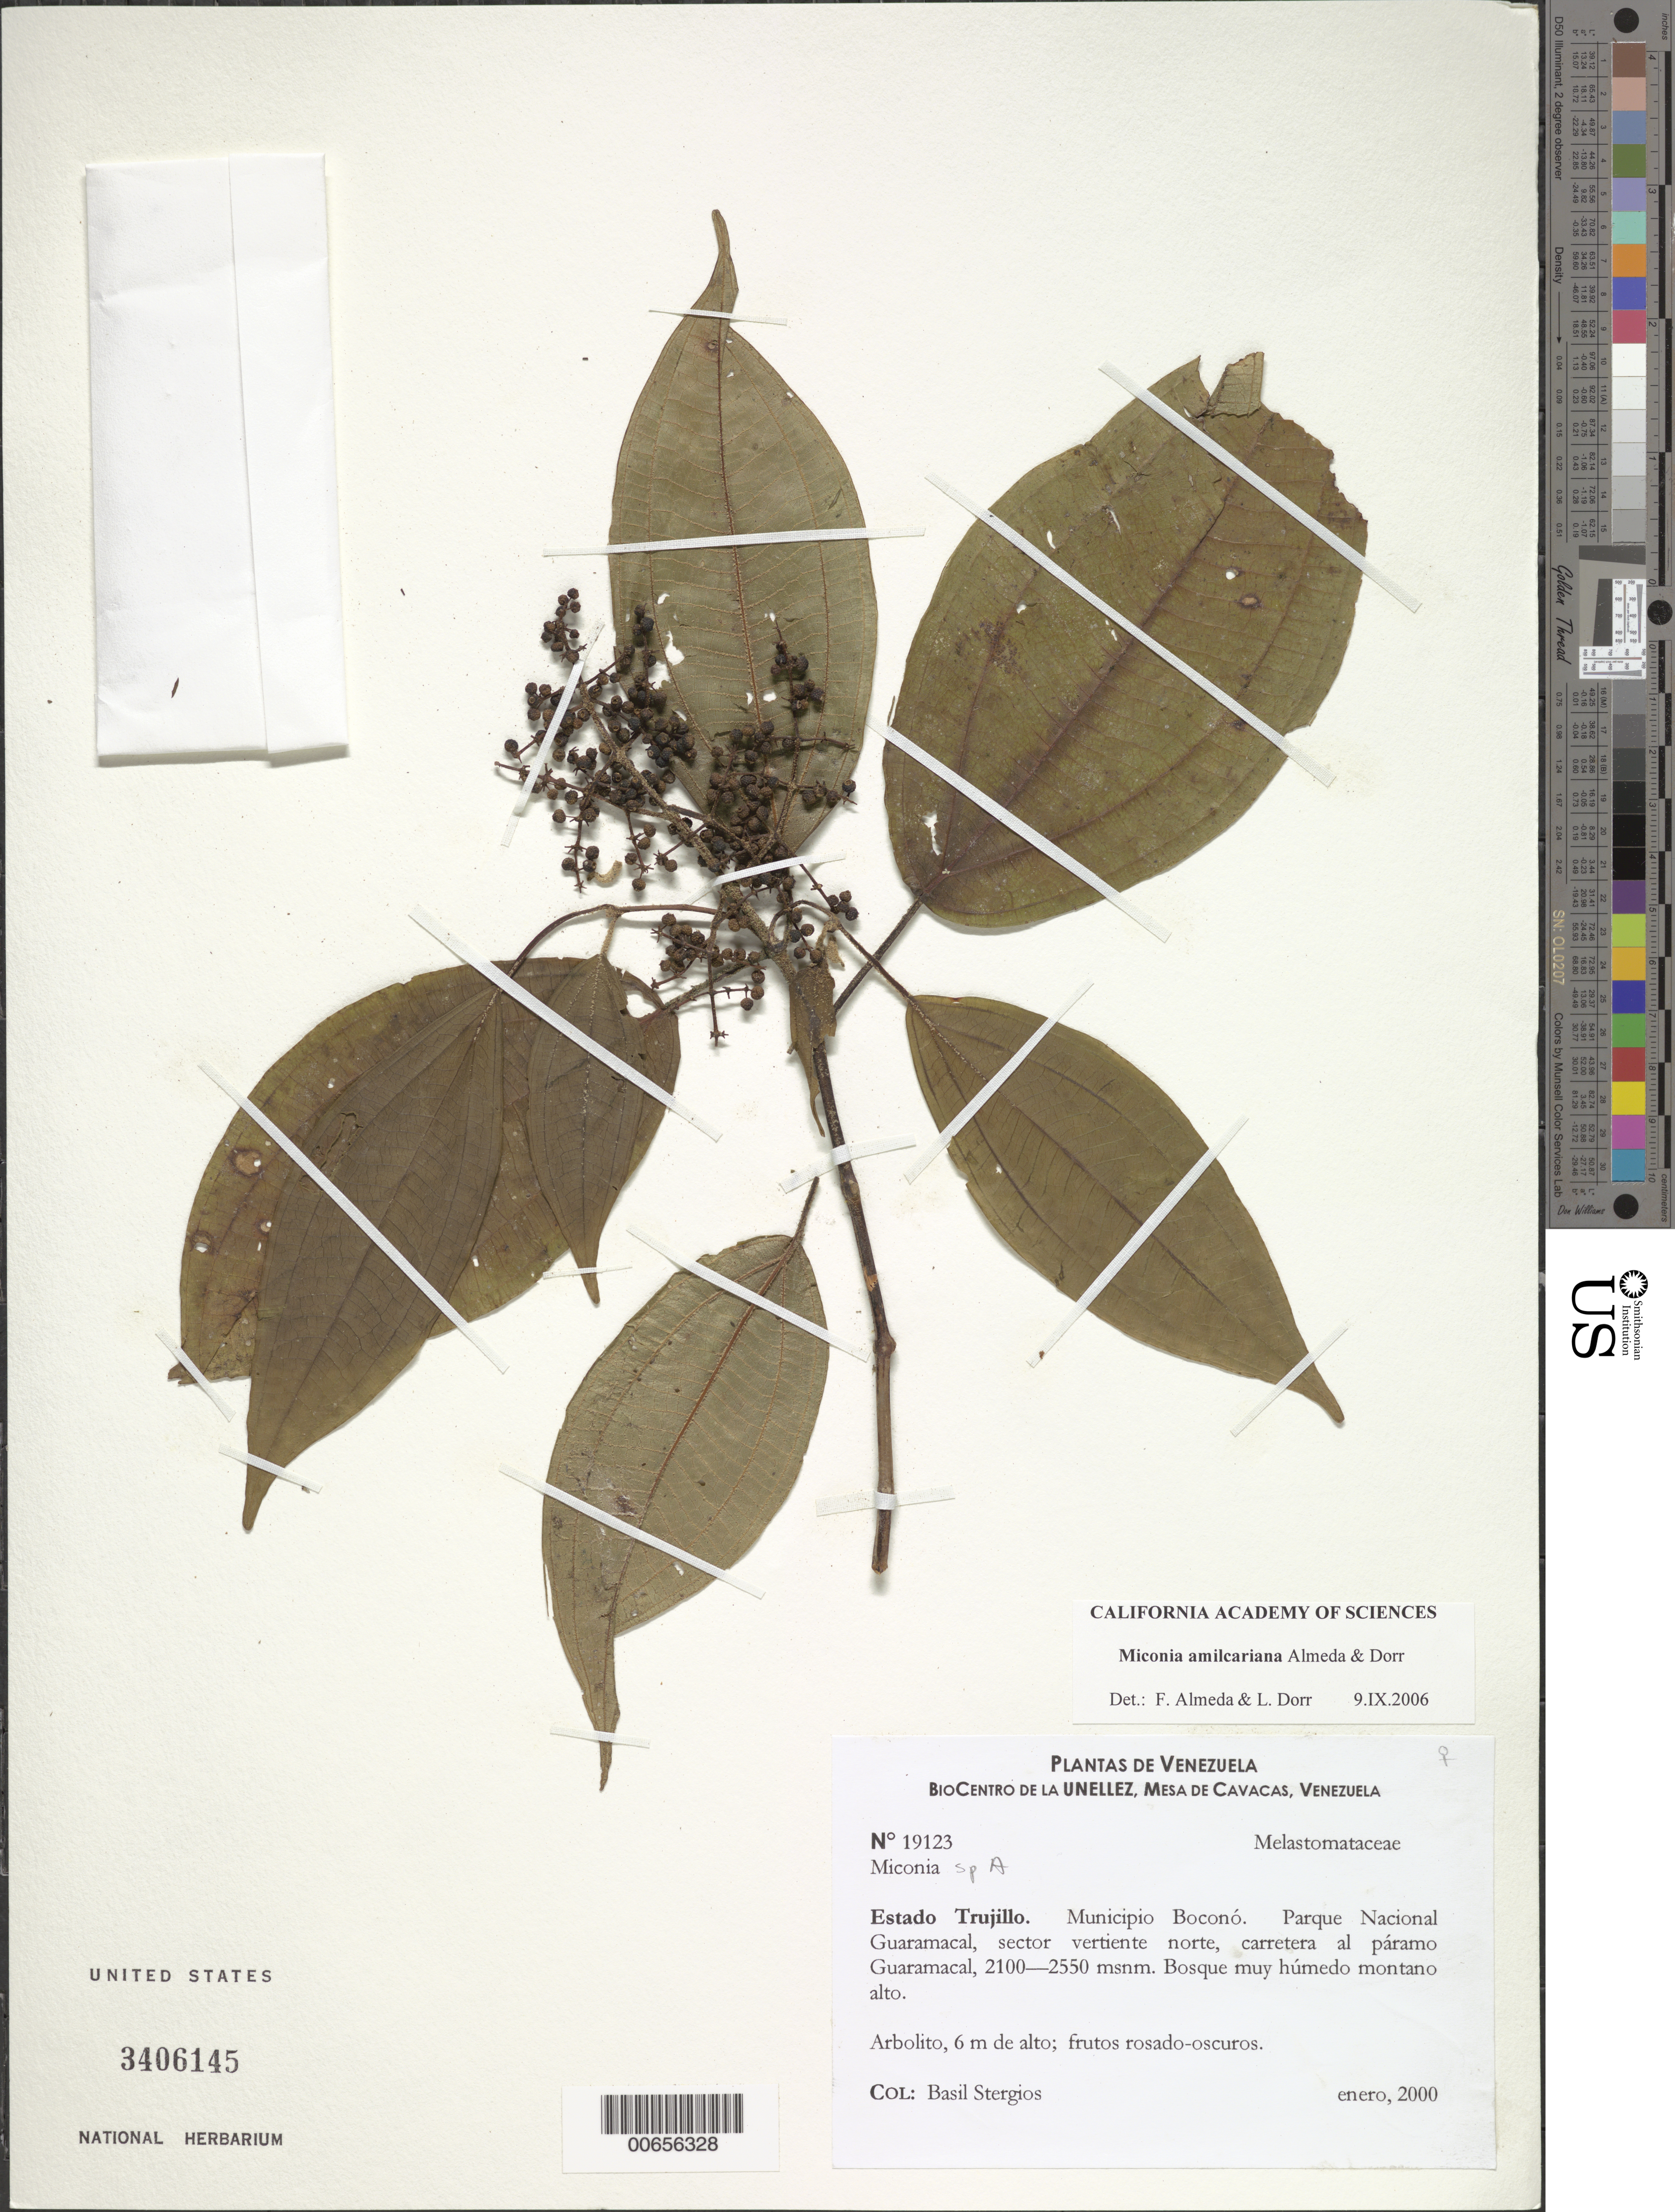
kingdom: Plantae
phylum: Tracheophyta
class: Magnoliopsida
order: Myrtales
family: Melastomataceae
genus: Miconia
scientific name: Miconia sp. a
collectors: B. G. Stergios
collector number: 19123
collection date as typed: Jan 2000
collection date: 2000-01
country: Venezuela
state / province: Trujillo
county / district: Boconó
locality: Parque Nacional Guaramacal, vertiente N, carretera al páramo Guaramacal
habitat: Bosque muy húmedo montano alto.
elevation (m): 2100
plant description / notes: PORT, US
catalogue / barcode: US 3406145